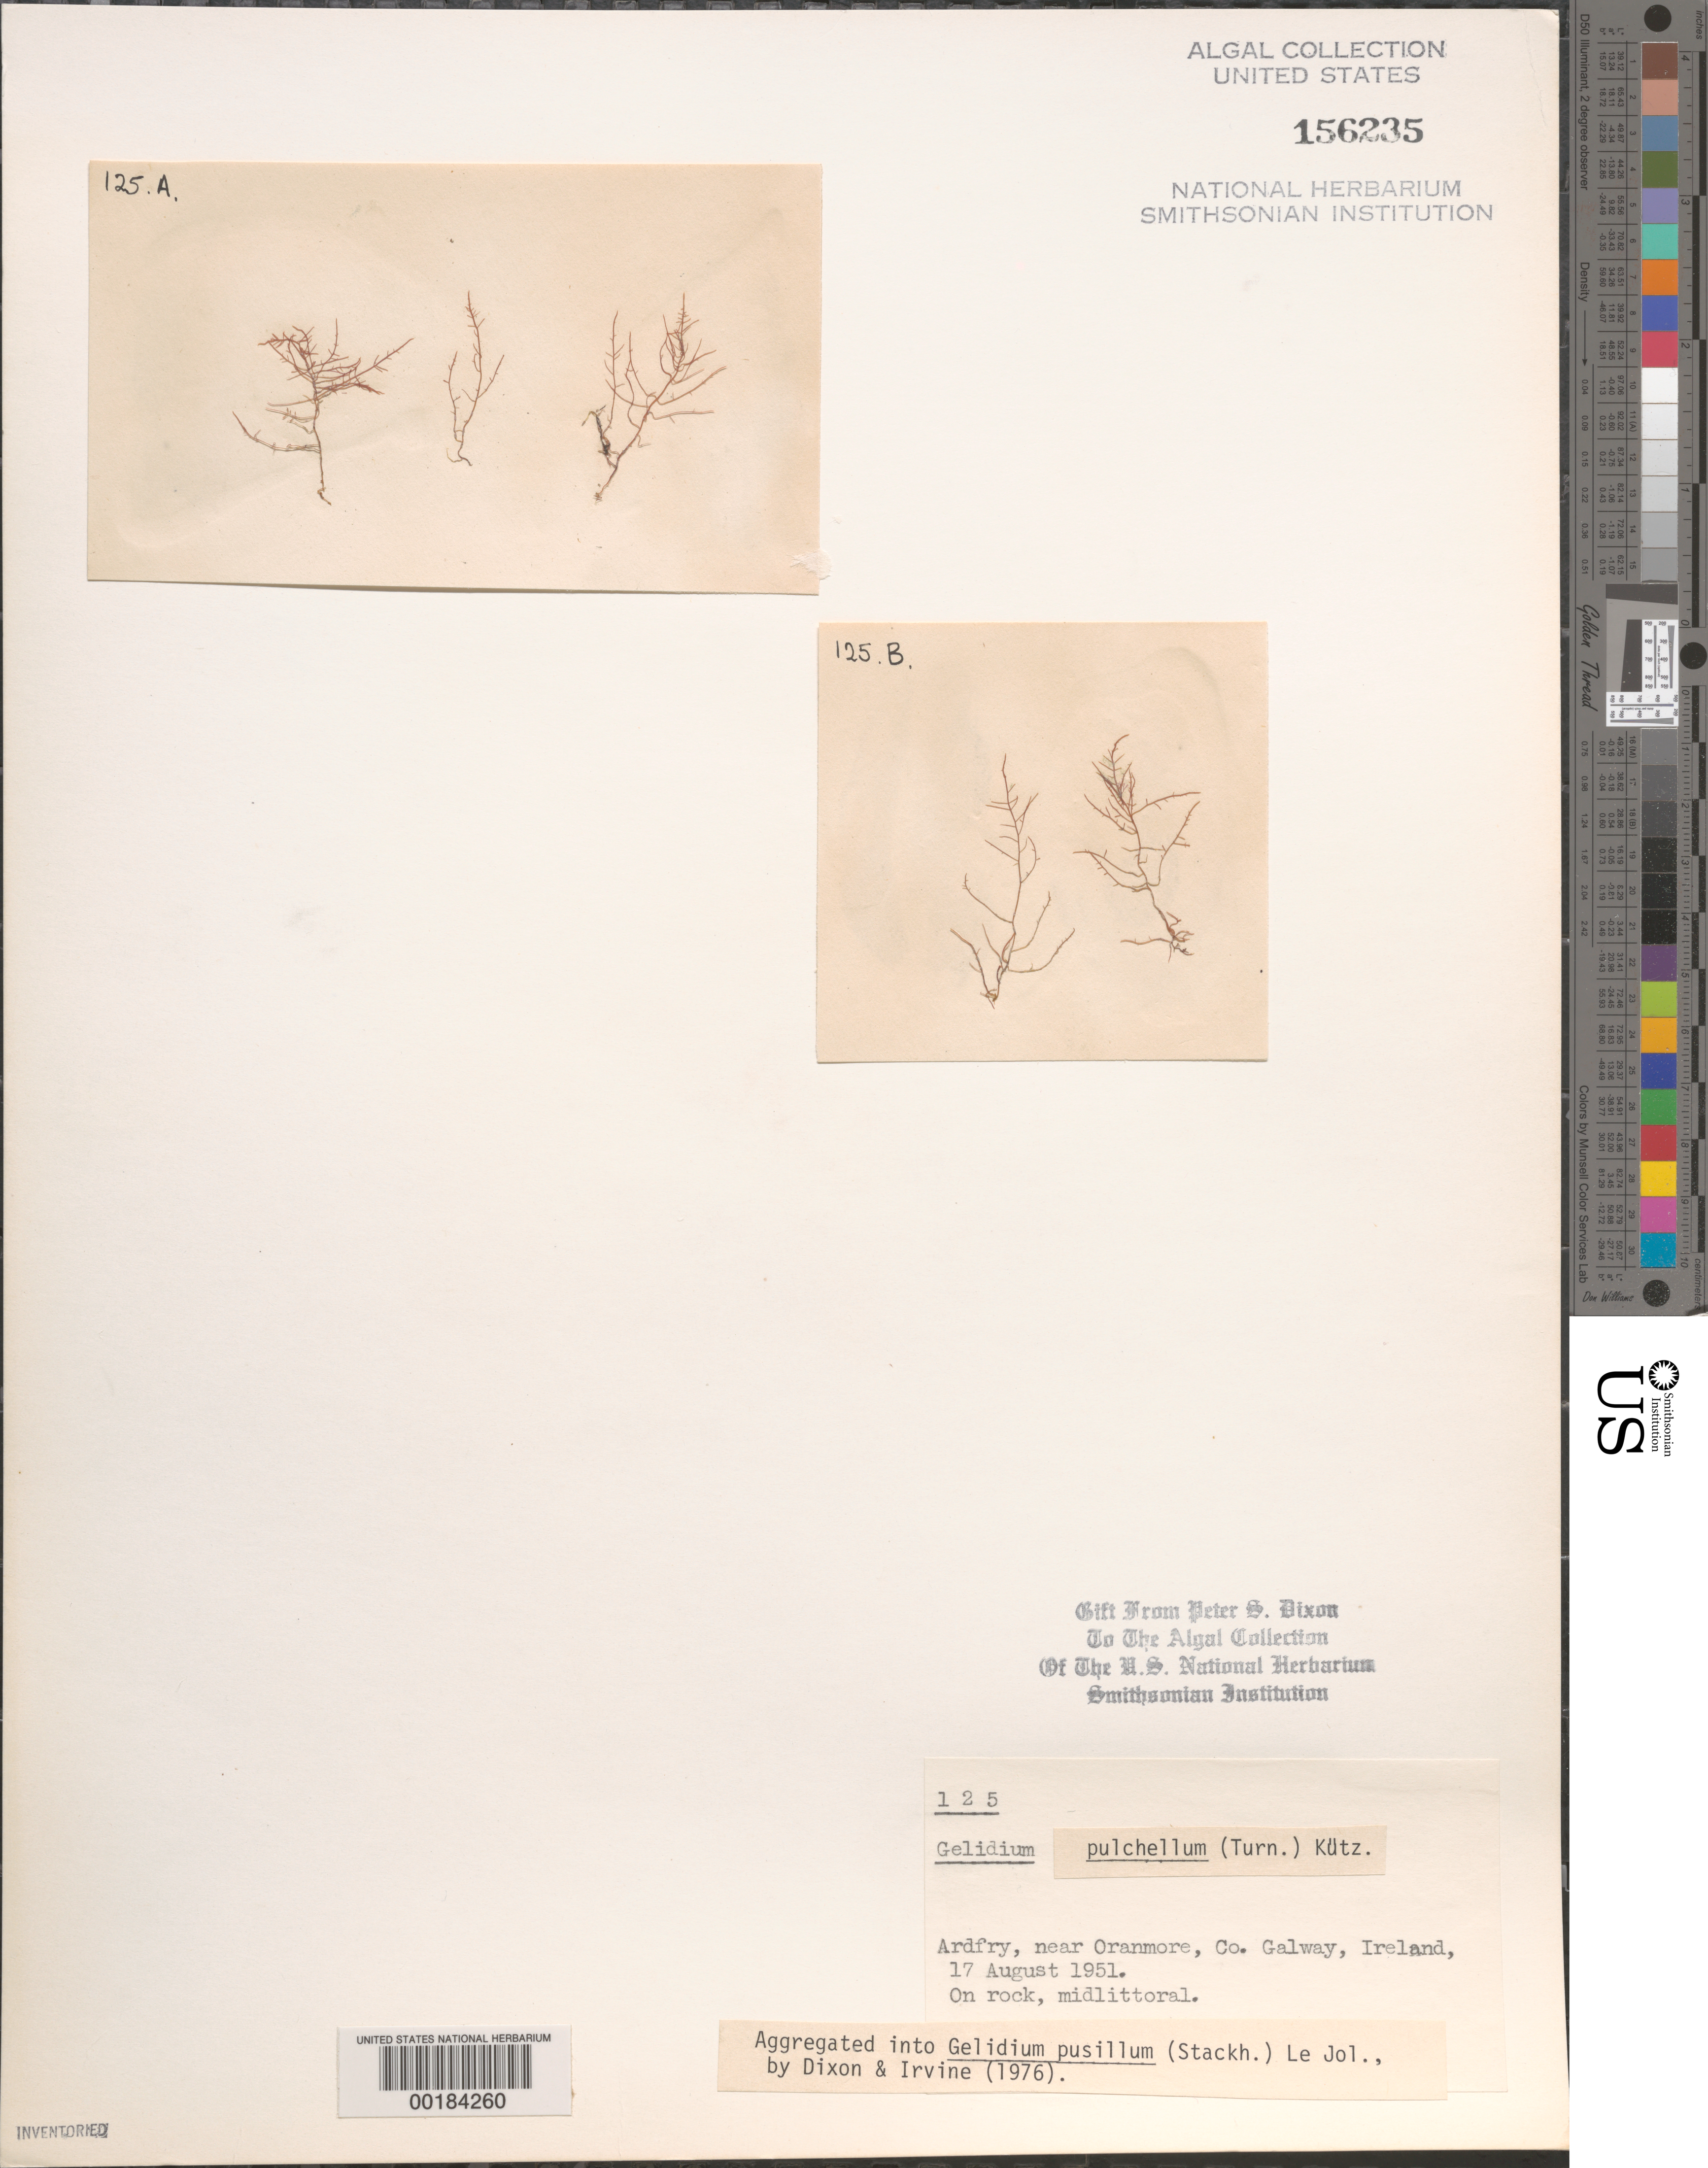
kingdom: Plantae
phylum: Rhodophyta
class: Florideophyceae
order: Gelidiales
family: Gelidiaceae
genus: Gelidium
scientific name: Gelidium pusillum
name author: (Stackh.) Le Jol.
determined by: Dixon, P. S.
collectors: P. S. Dixon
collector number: PSD 125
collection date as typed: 17 Aug 1951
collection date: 1951-08-17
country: Ireland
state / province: Connaught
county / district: Galway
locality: Ardfry near Oranmore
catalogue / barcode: US 156235